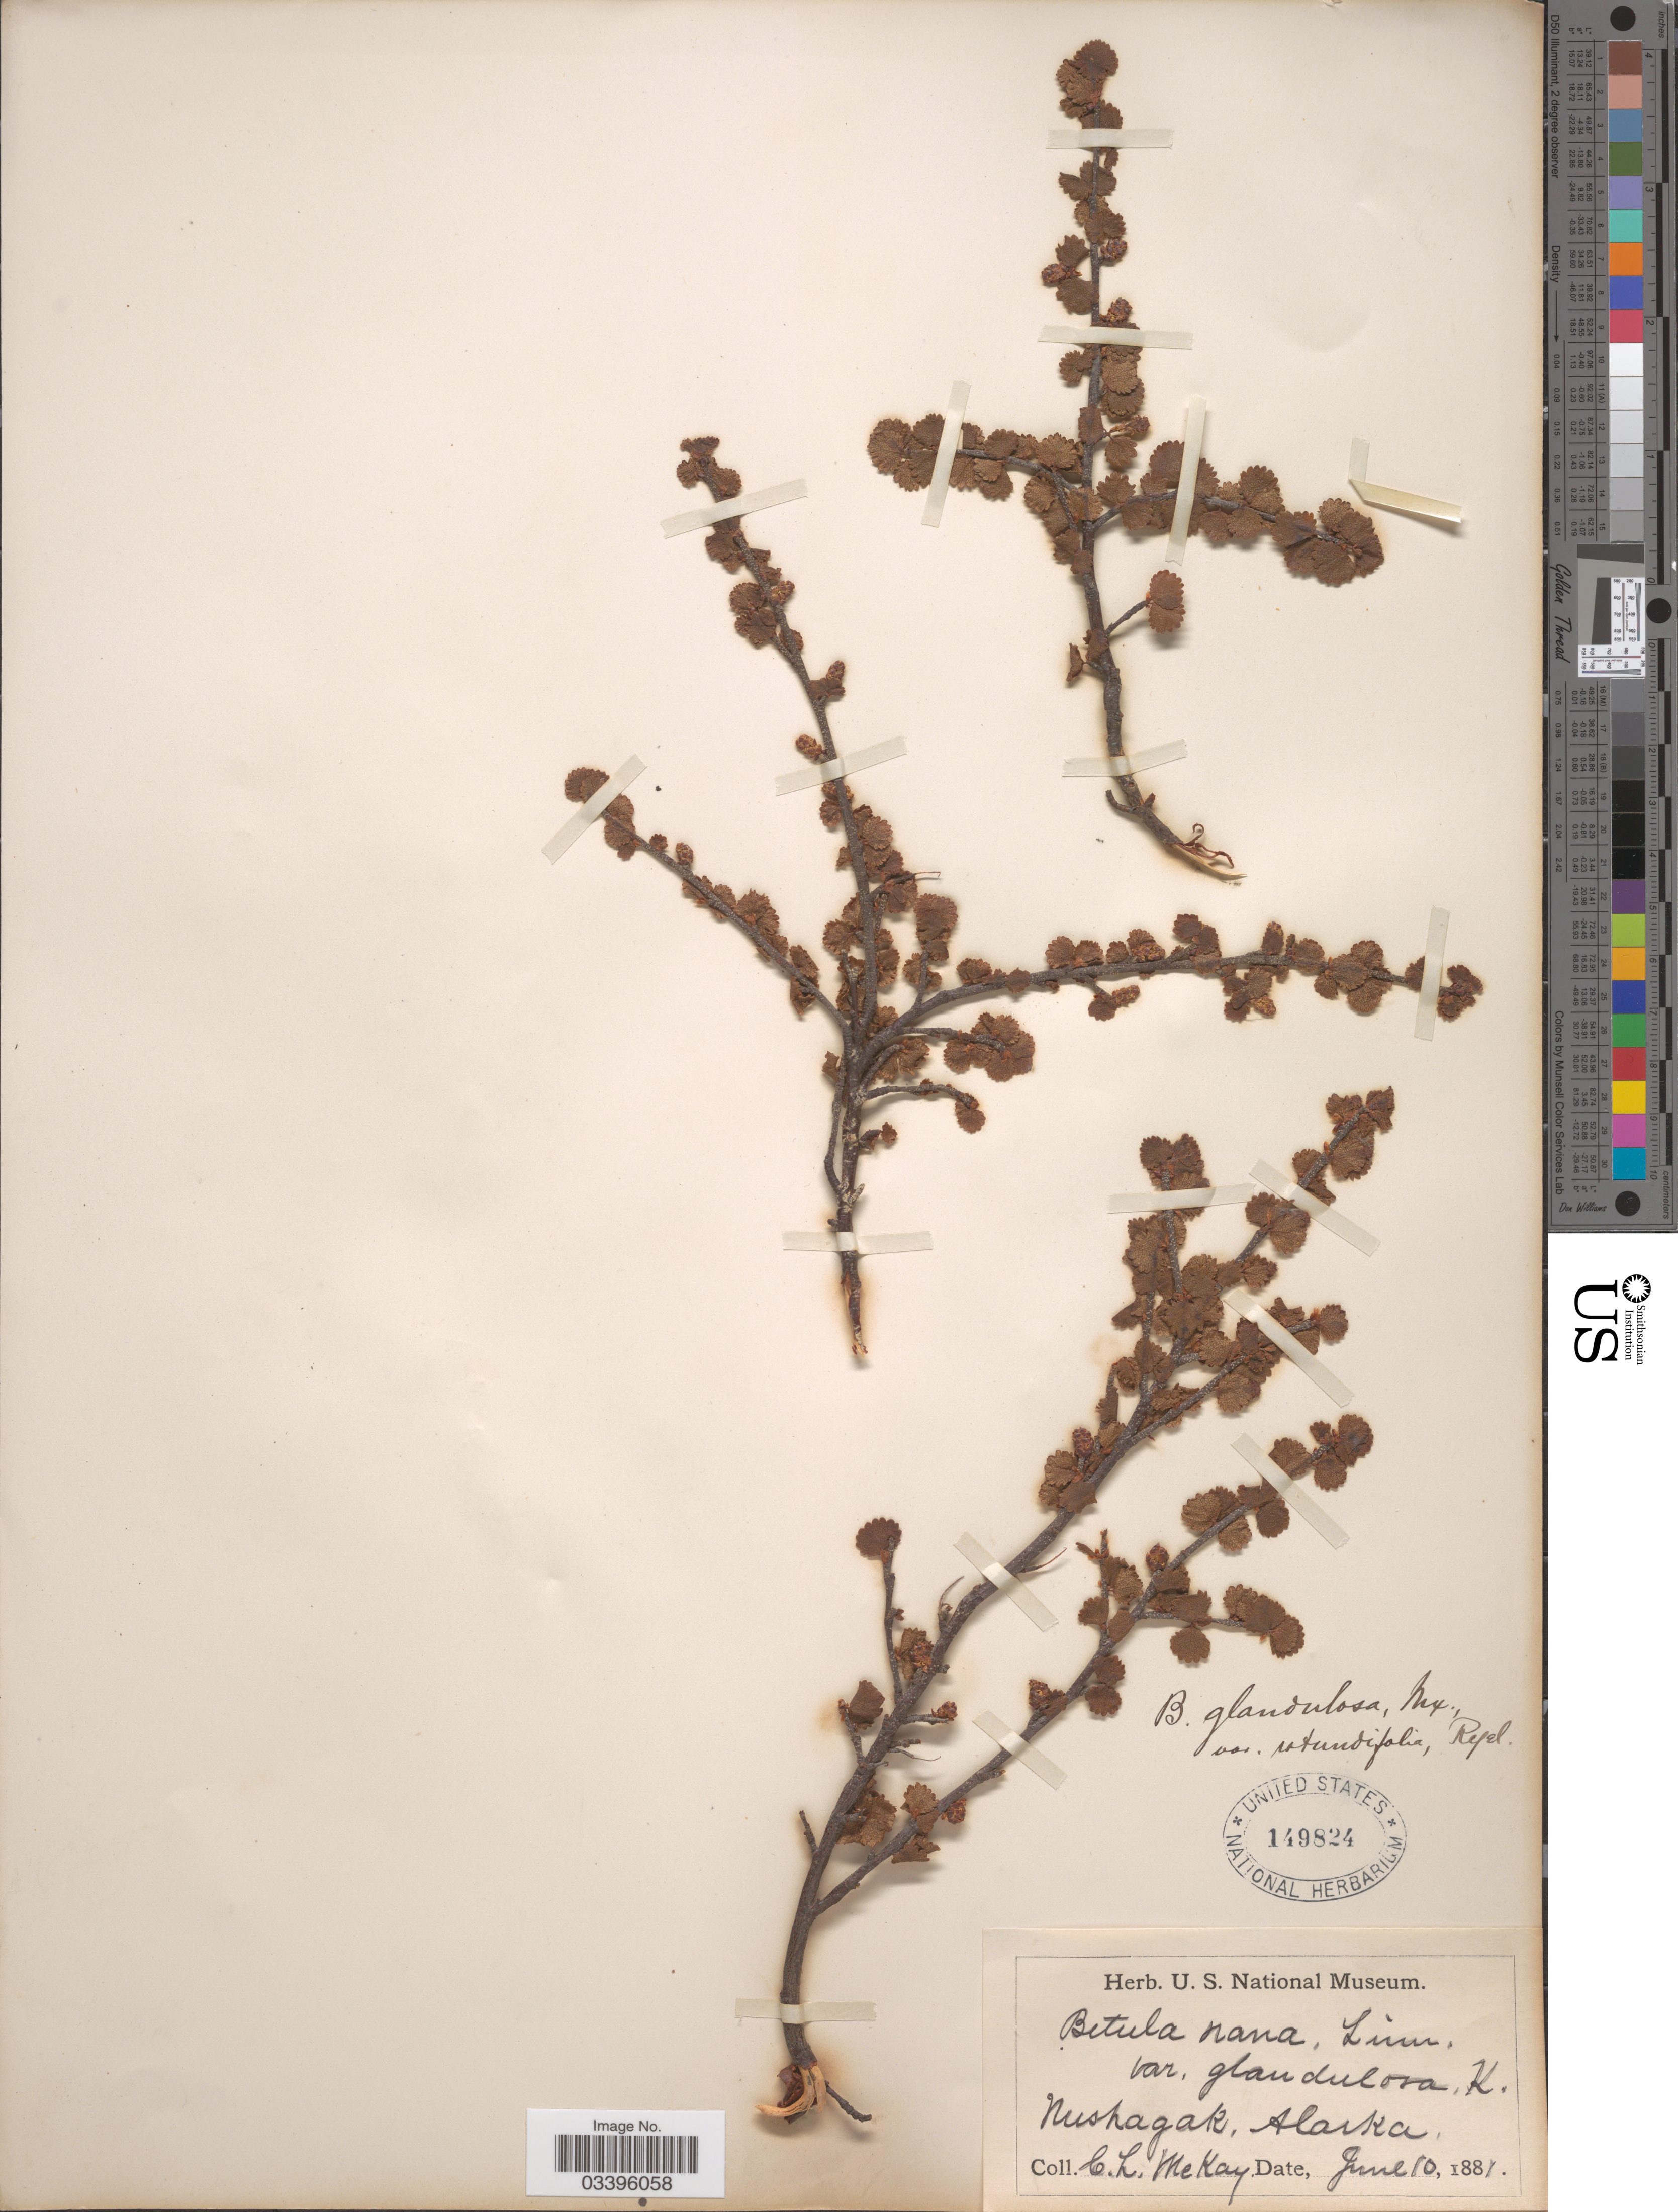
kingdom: Plantae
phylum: Tracheophyta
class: Magnoliopsida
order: Fagales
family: Betulaceae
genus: Betula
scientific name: Betula nana subsp. exilis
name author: L.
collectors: C. McKay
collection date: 1881-06-10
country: United States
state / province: Alaska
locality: Nushagak.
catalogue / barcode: US 149824